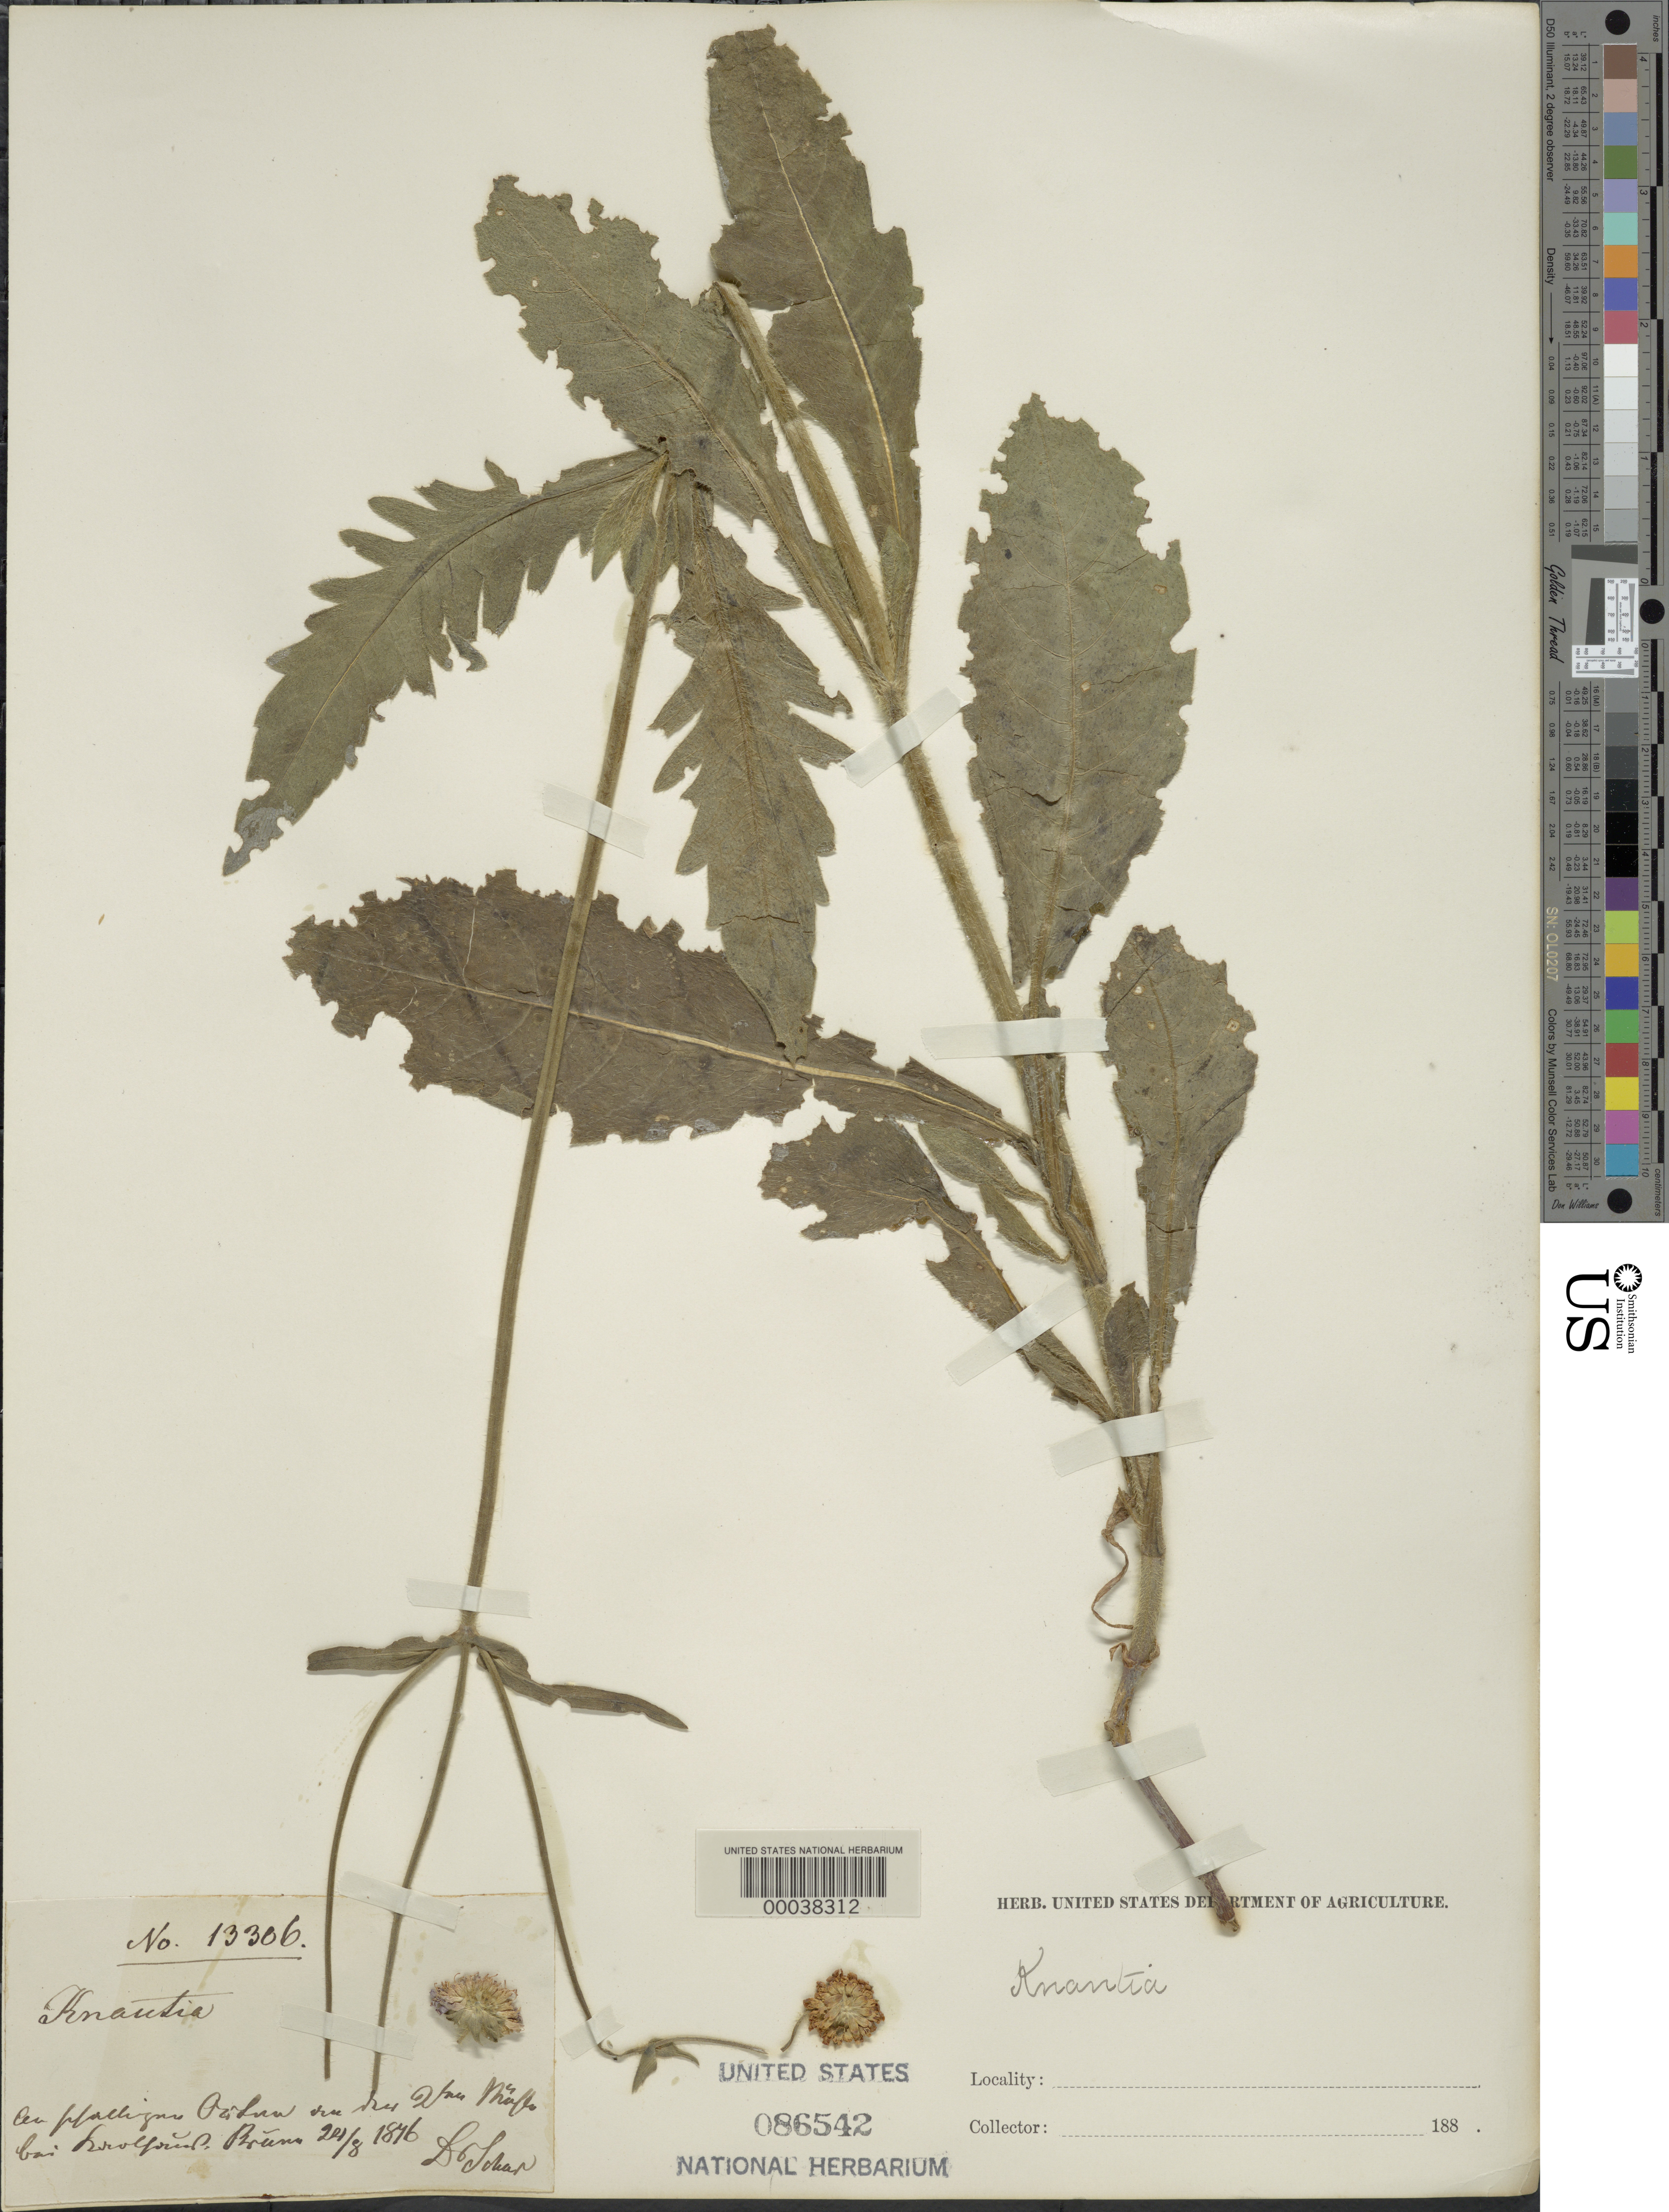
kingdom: Plantae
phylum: Tracheophyta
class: Magnoliopsida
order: Dipsacales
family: Caprifoliaceae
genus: Knautia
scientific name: Knautia sp.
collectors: -. Schar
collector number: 13306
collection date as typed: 24 Aug 1876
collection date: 1876-08-24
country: Italy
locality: Near Bruno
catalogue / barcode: US 86542